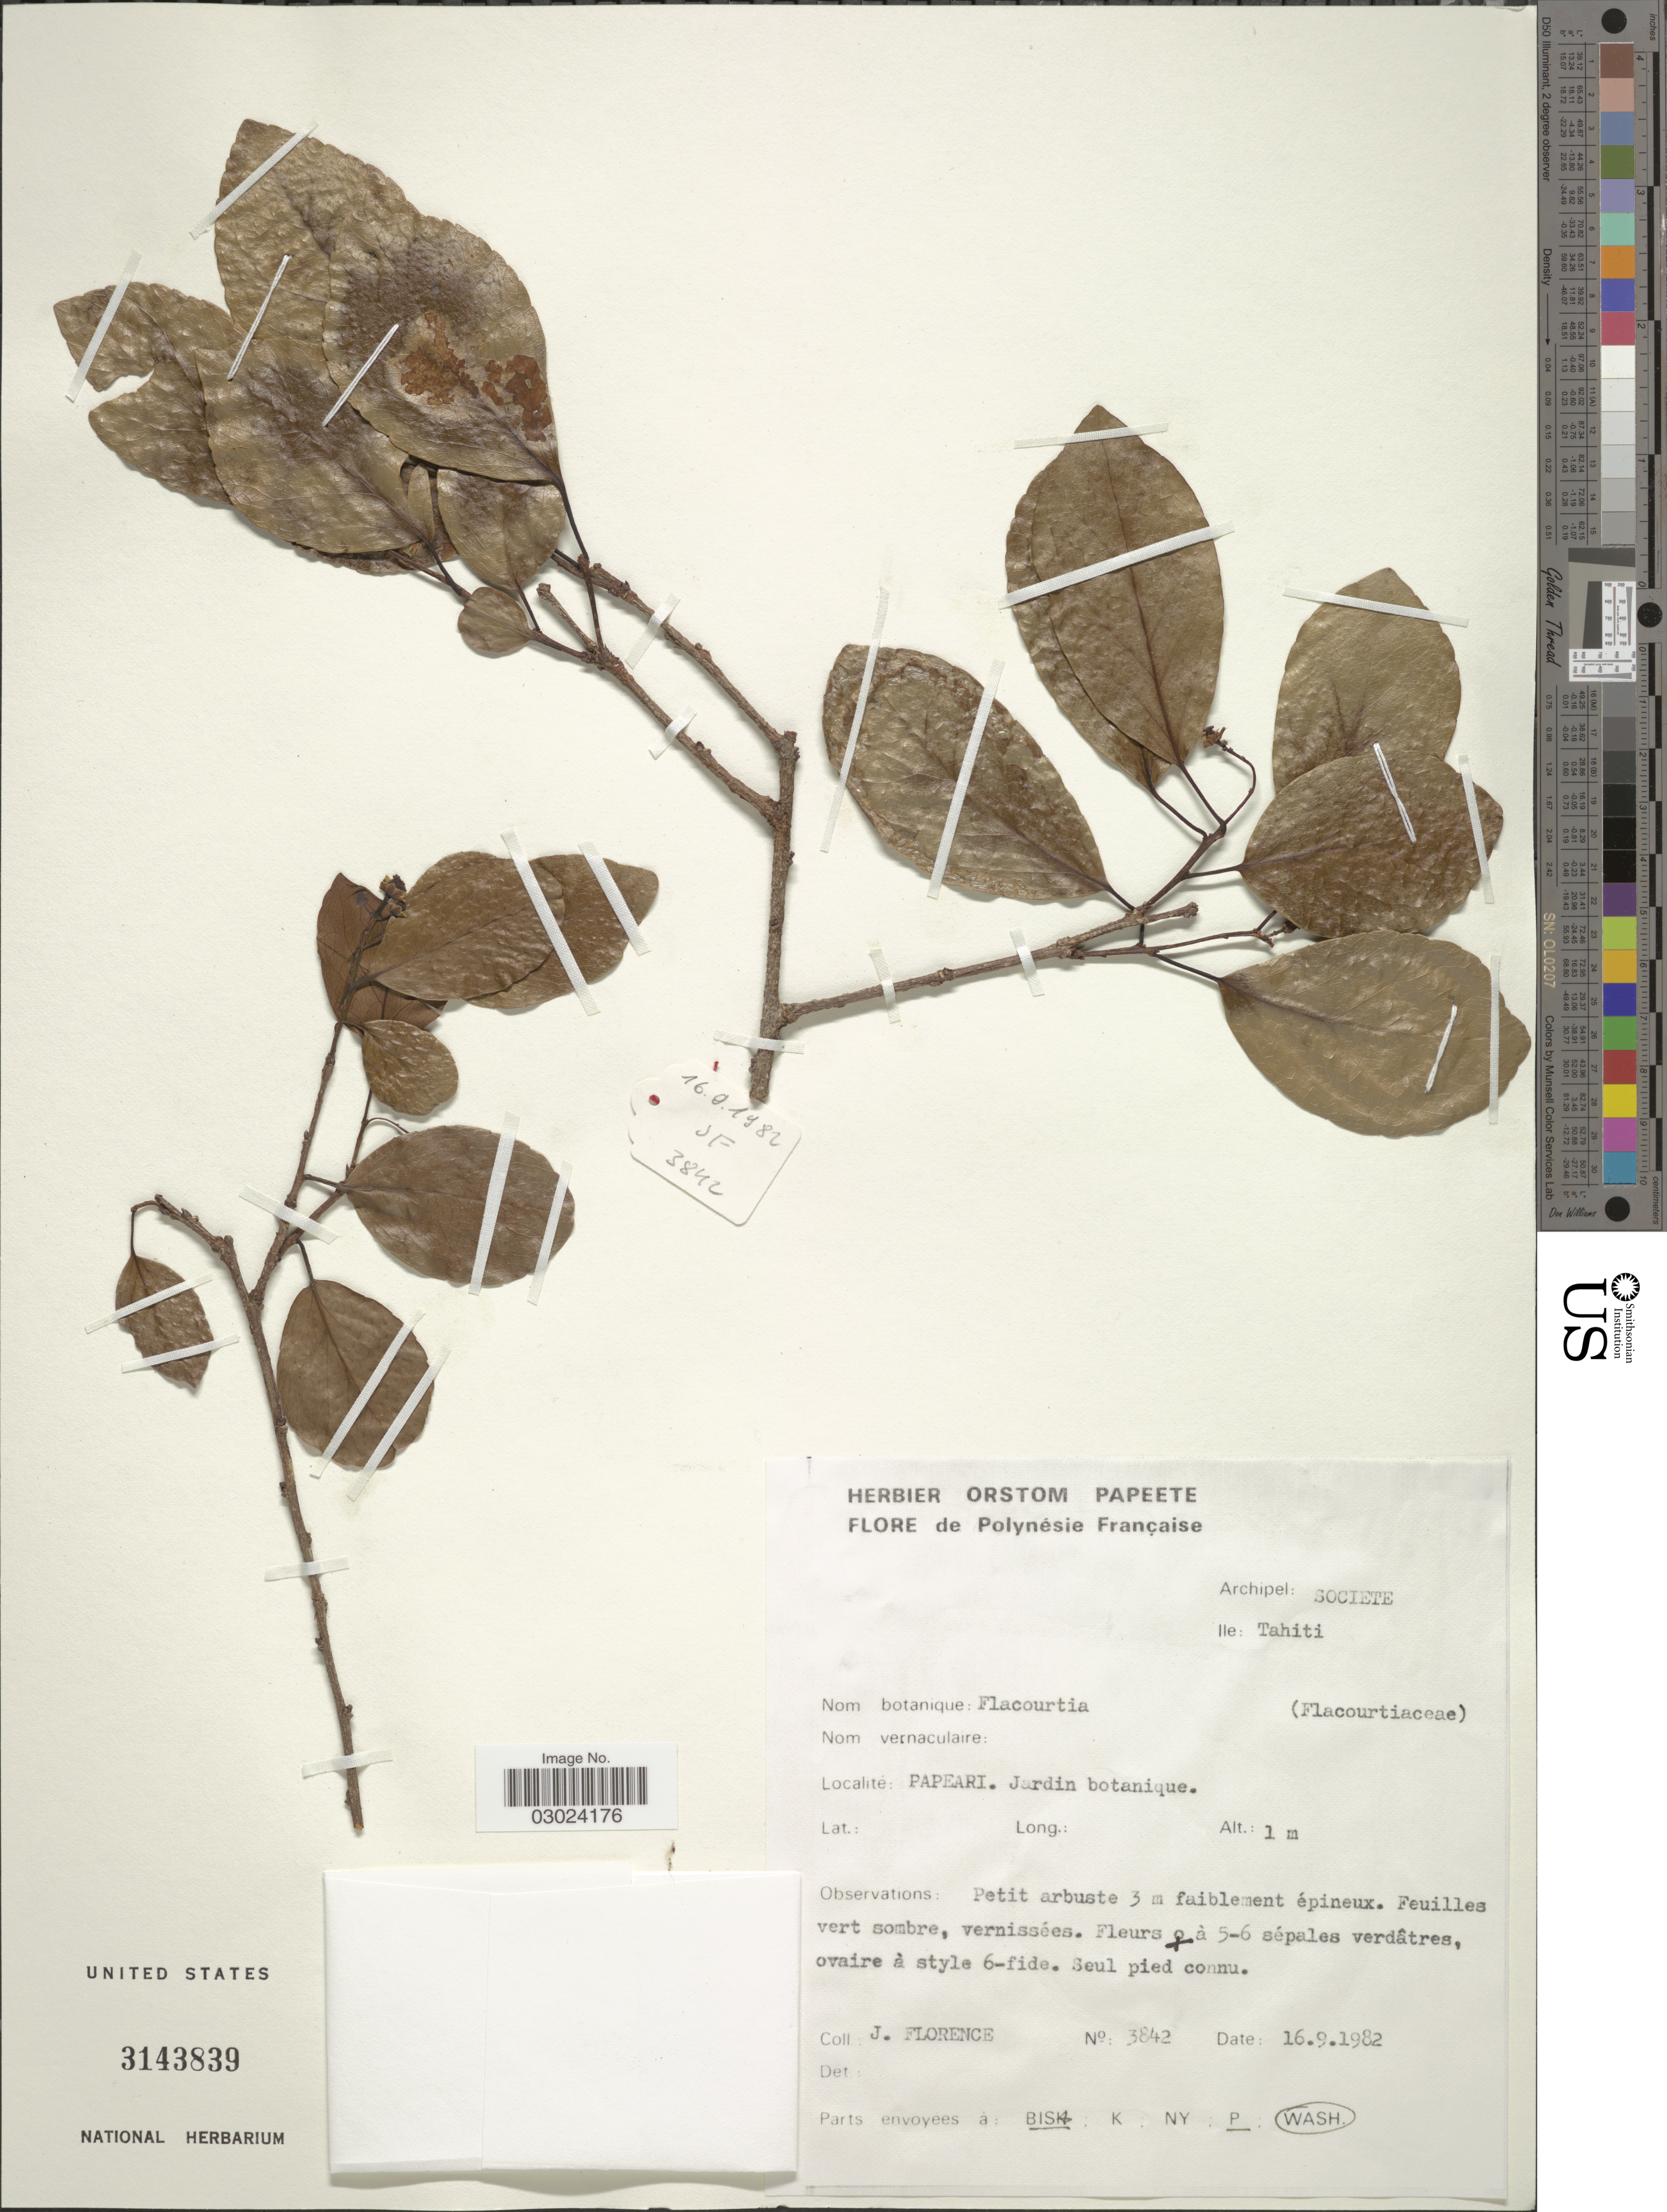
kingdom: Plantae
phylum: Tracheophyta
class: Magnoliopsida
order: Malpighiales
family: Salicaceae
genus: Flacourtia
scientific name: Flacourtia sp.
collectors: J. Florence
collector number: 3842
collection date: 1982-09-16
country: French Polynesia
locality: Archipel: Societe. Ile: Tahiti. Papeari. Jardin botanique.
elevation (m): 1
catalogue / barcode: US 3143839